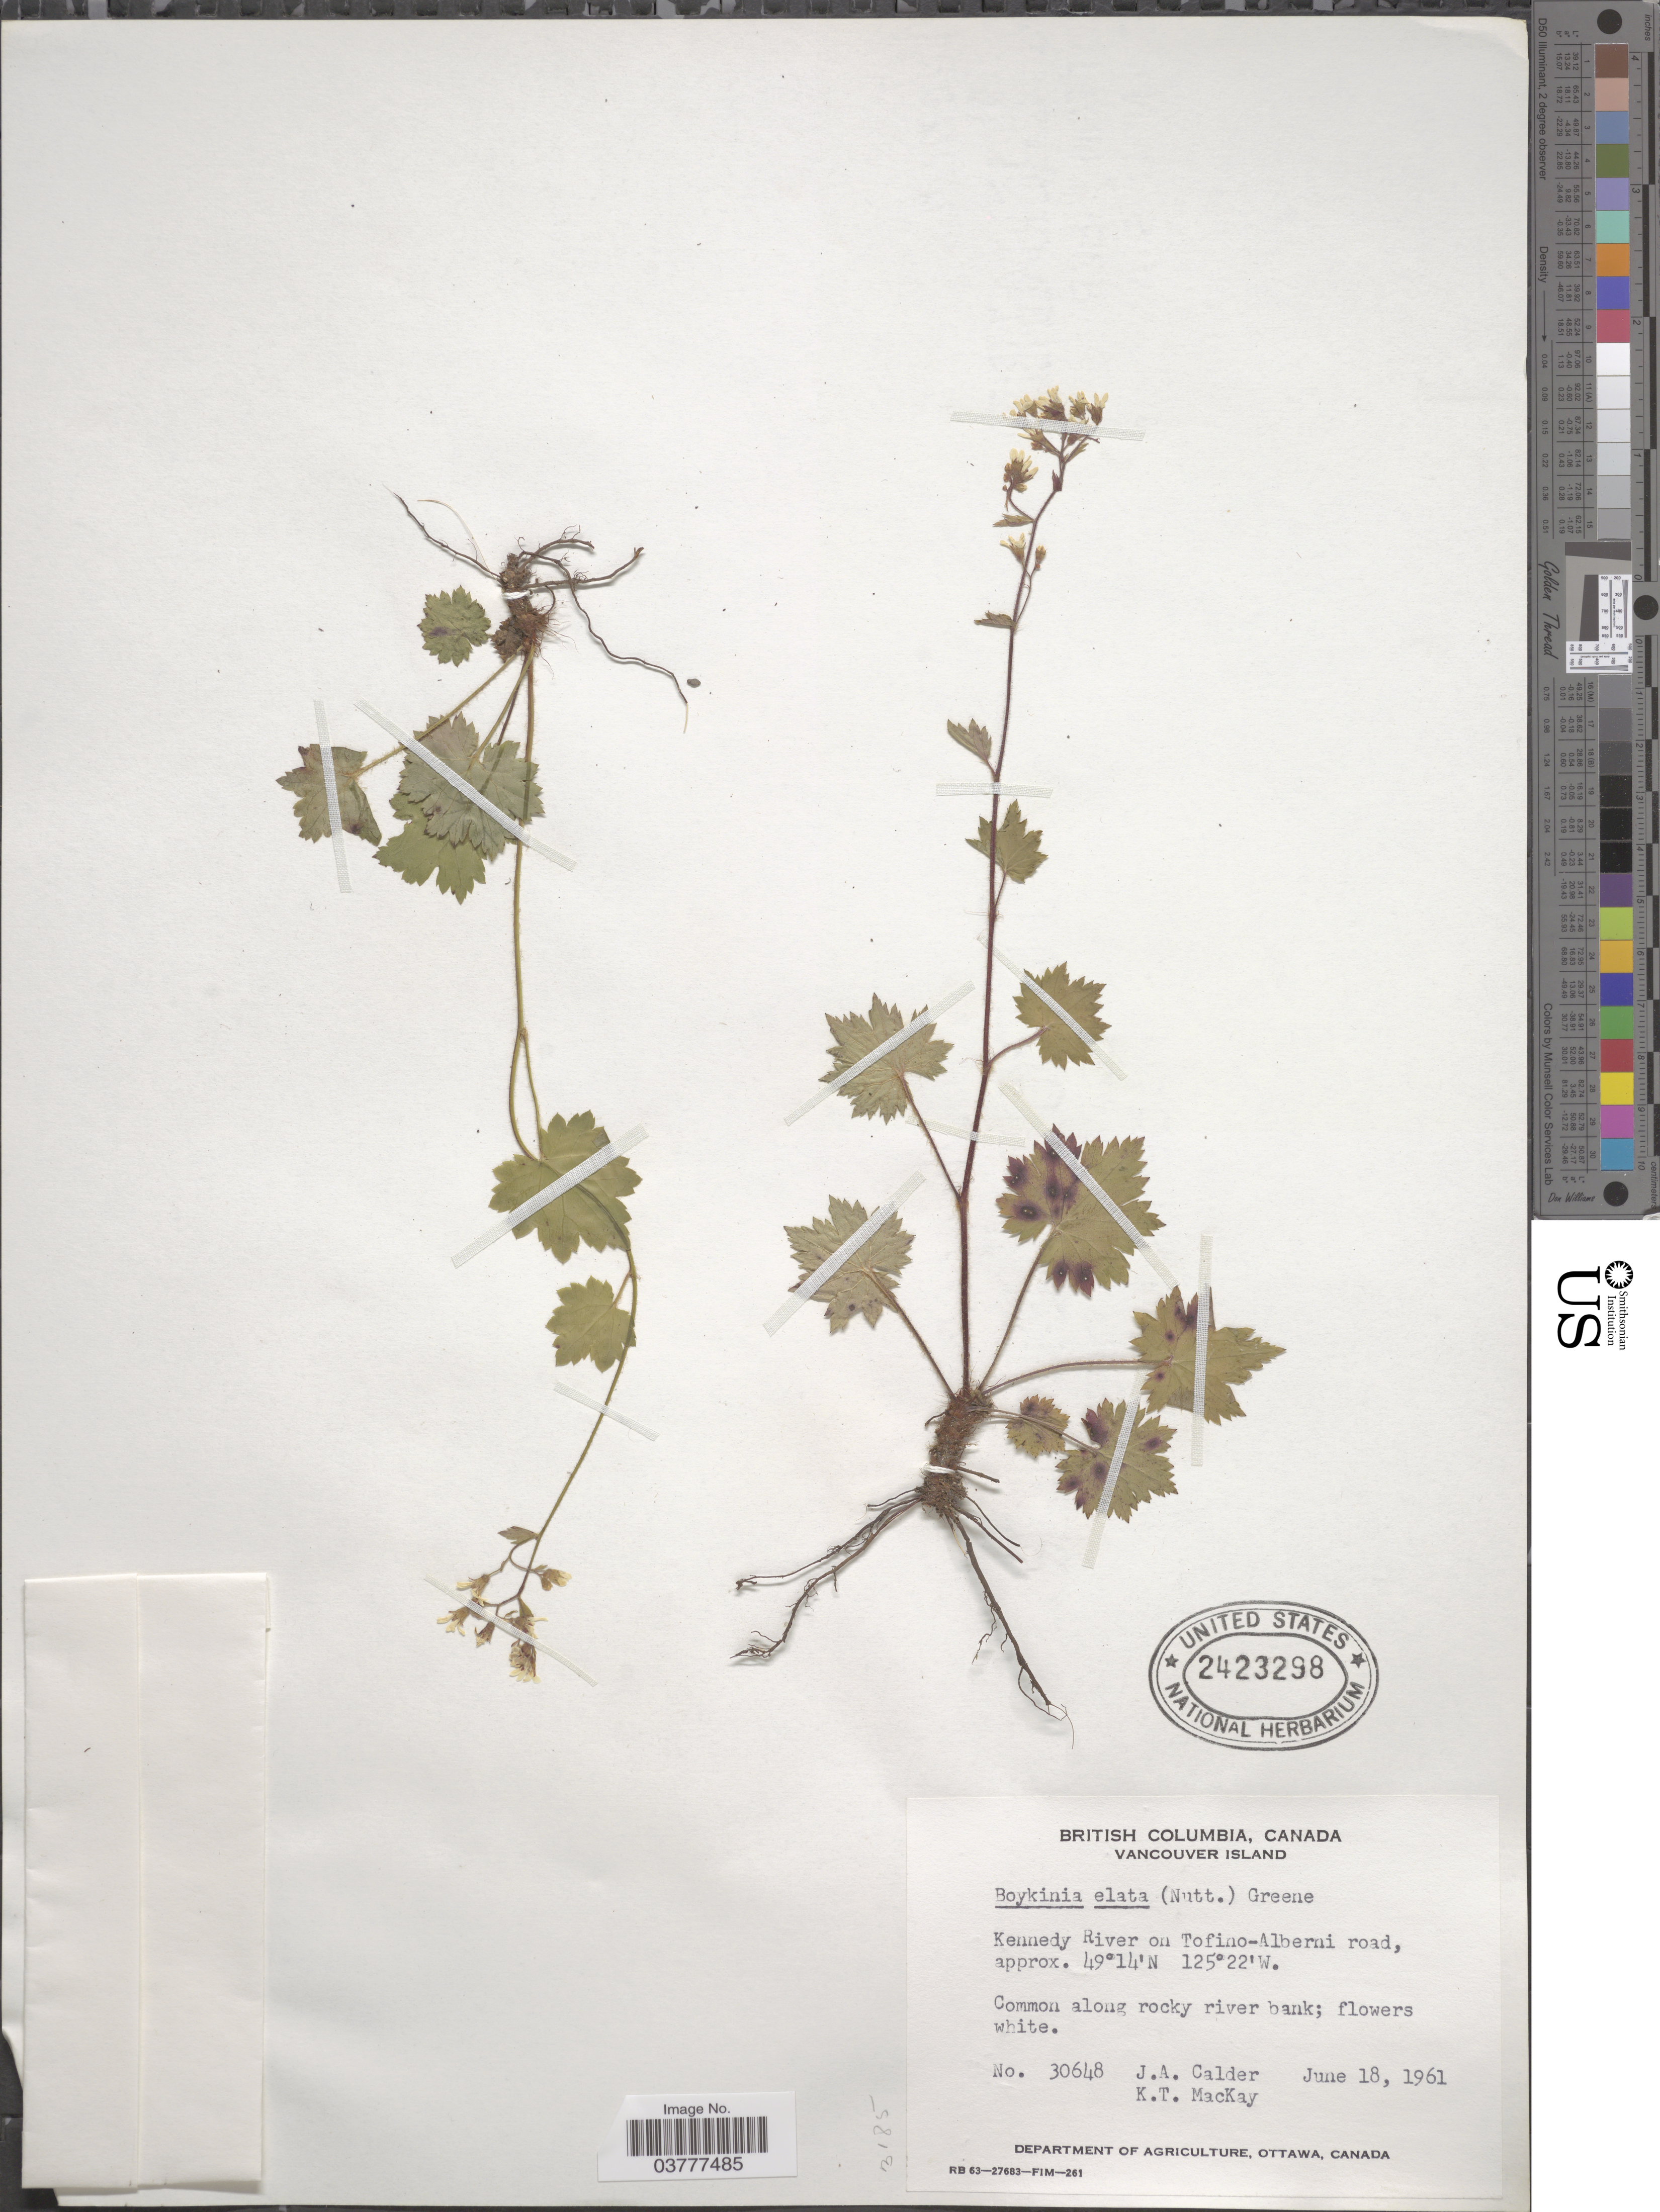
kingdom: Plantae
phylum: Tracheophyta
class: Magnoliopsida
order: Saxifragales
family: Saxifragaceae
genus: Boykinia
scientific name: Boykinia elata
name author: Greene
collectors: J. A. Calder & K. T. Mackay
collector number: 30648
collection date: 1961-06-18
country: Canada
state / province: British Columbia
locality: Vancouver Island. Kennedy River on Tofino-Alberni road.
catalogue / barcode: US 2423298